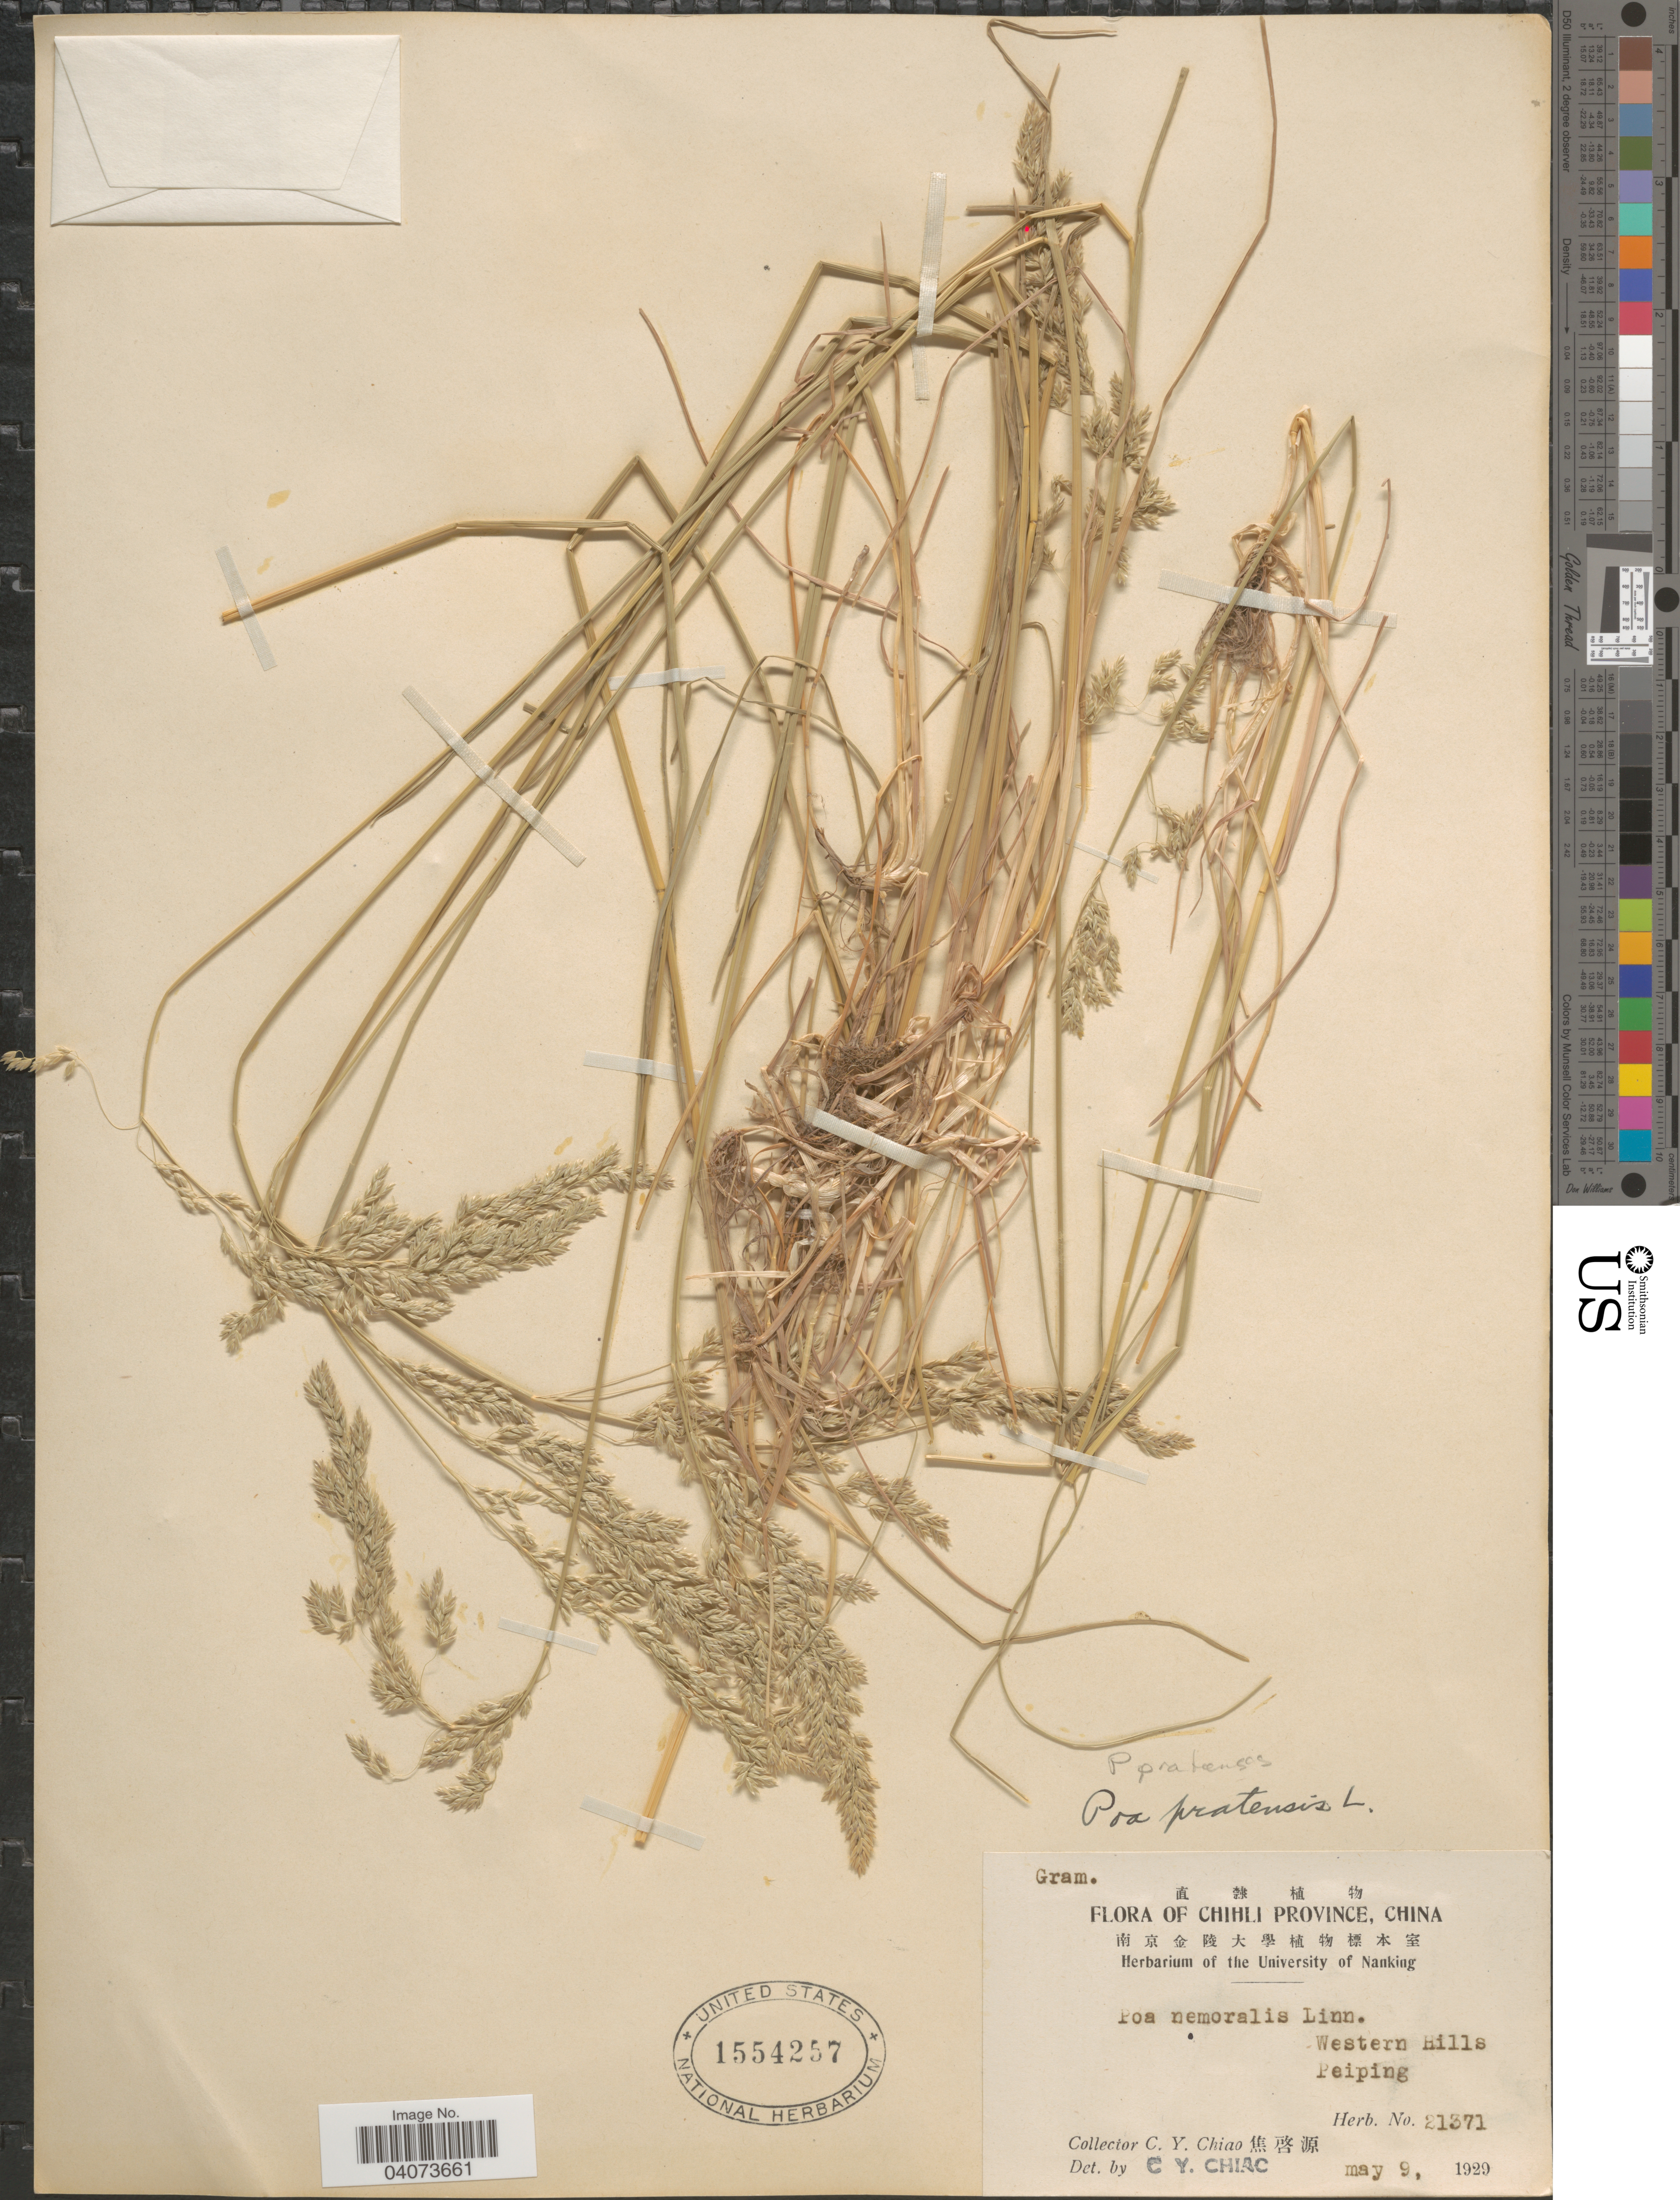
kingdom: Plantae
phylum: Tracheophyta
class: Liliopsida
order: Poales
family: Poaceae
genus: Poa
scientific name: Poa pratensis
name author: L.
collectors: C. Y. Chiao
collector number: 21371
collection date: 1929-05-09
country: China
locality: Chihli Province. Western hills Peiping.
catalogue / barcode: US 1554257